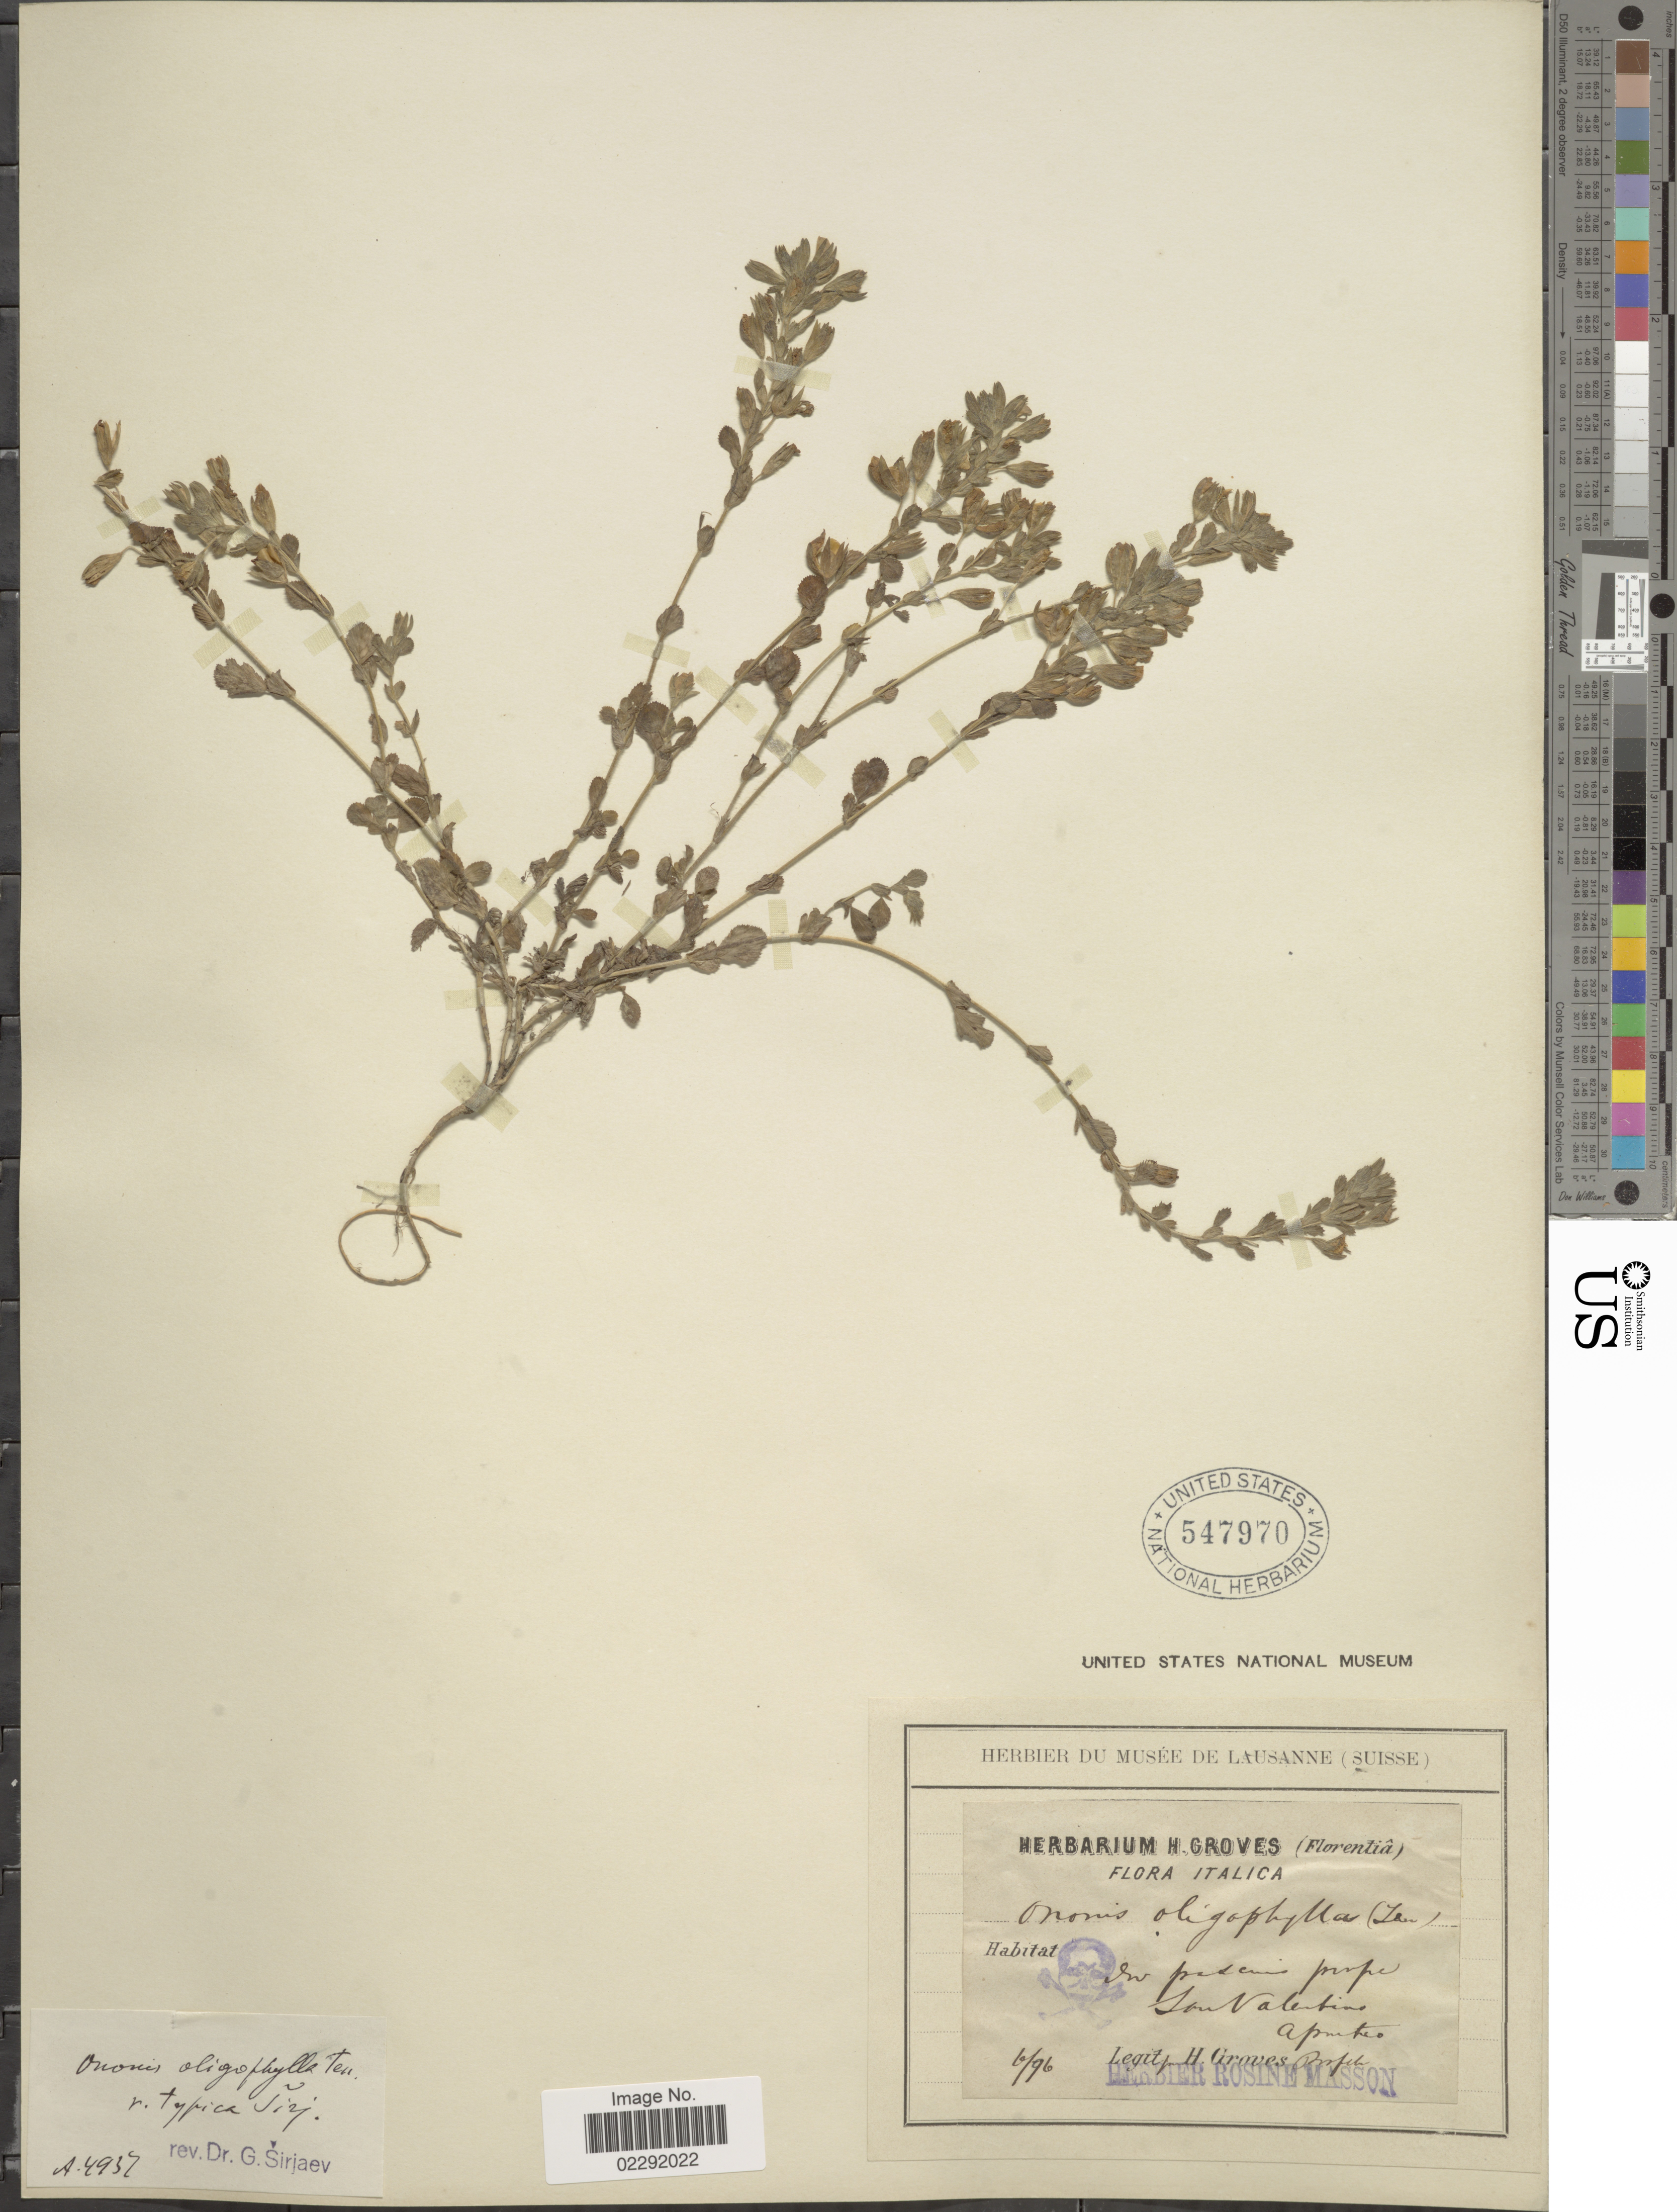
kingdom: Plantae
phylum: Tracheophyta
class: Magnoliopsida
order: Fabales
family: Fabaceae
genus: Ononis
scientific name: Ononis oligophylla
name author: Ten.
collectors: H. Groves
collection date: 1896-06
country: Italy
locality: In pascuis prope San valentino aputeo. [interpreted]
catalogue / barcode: US 547970